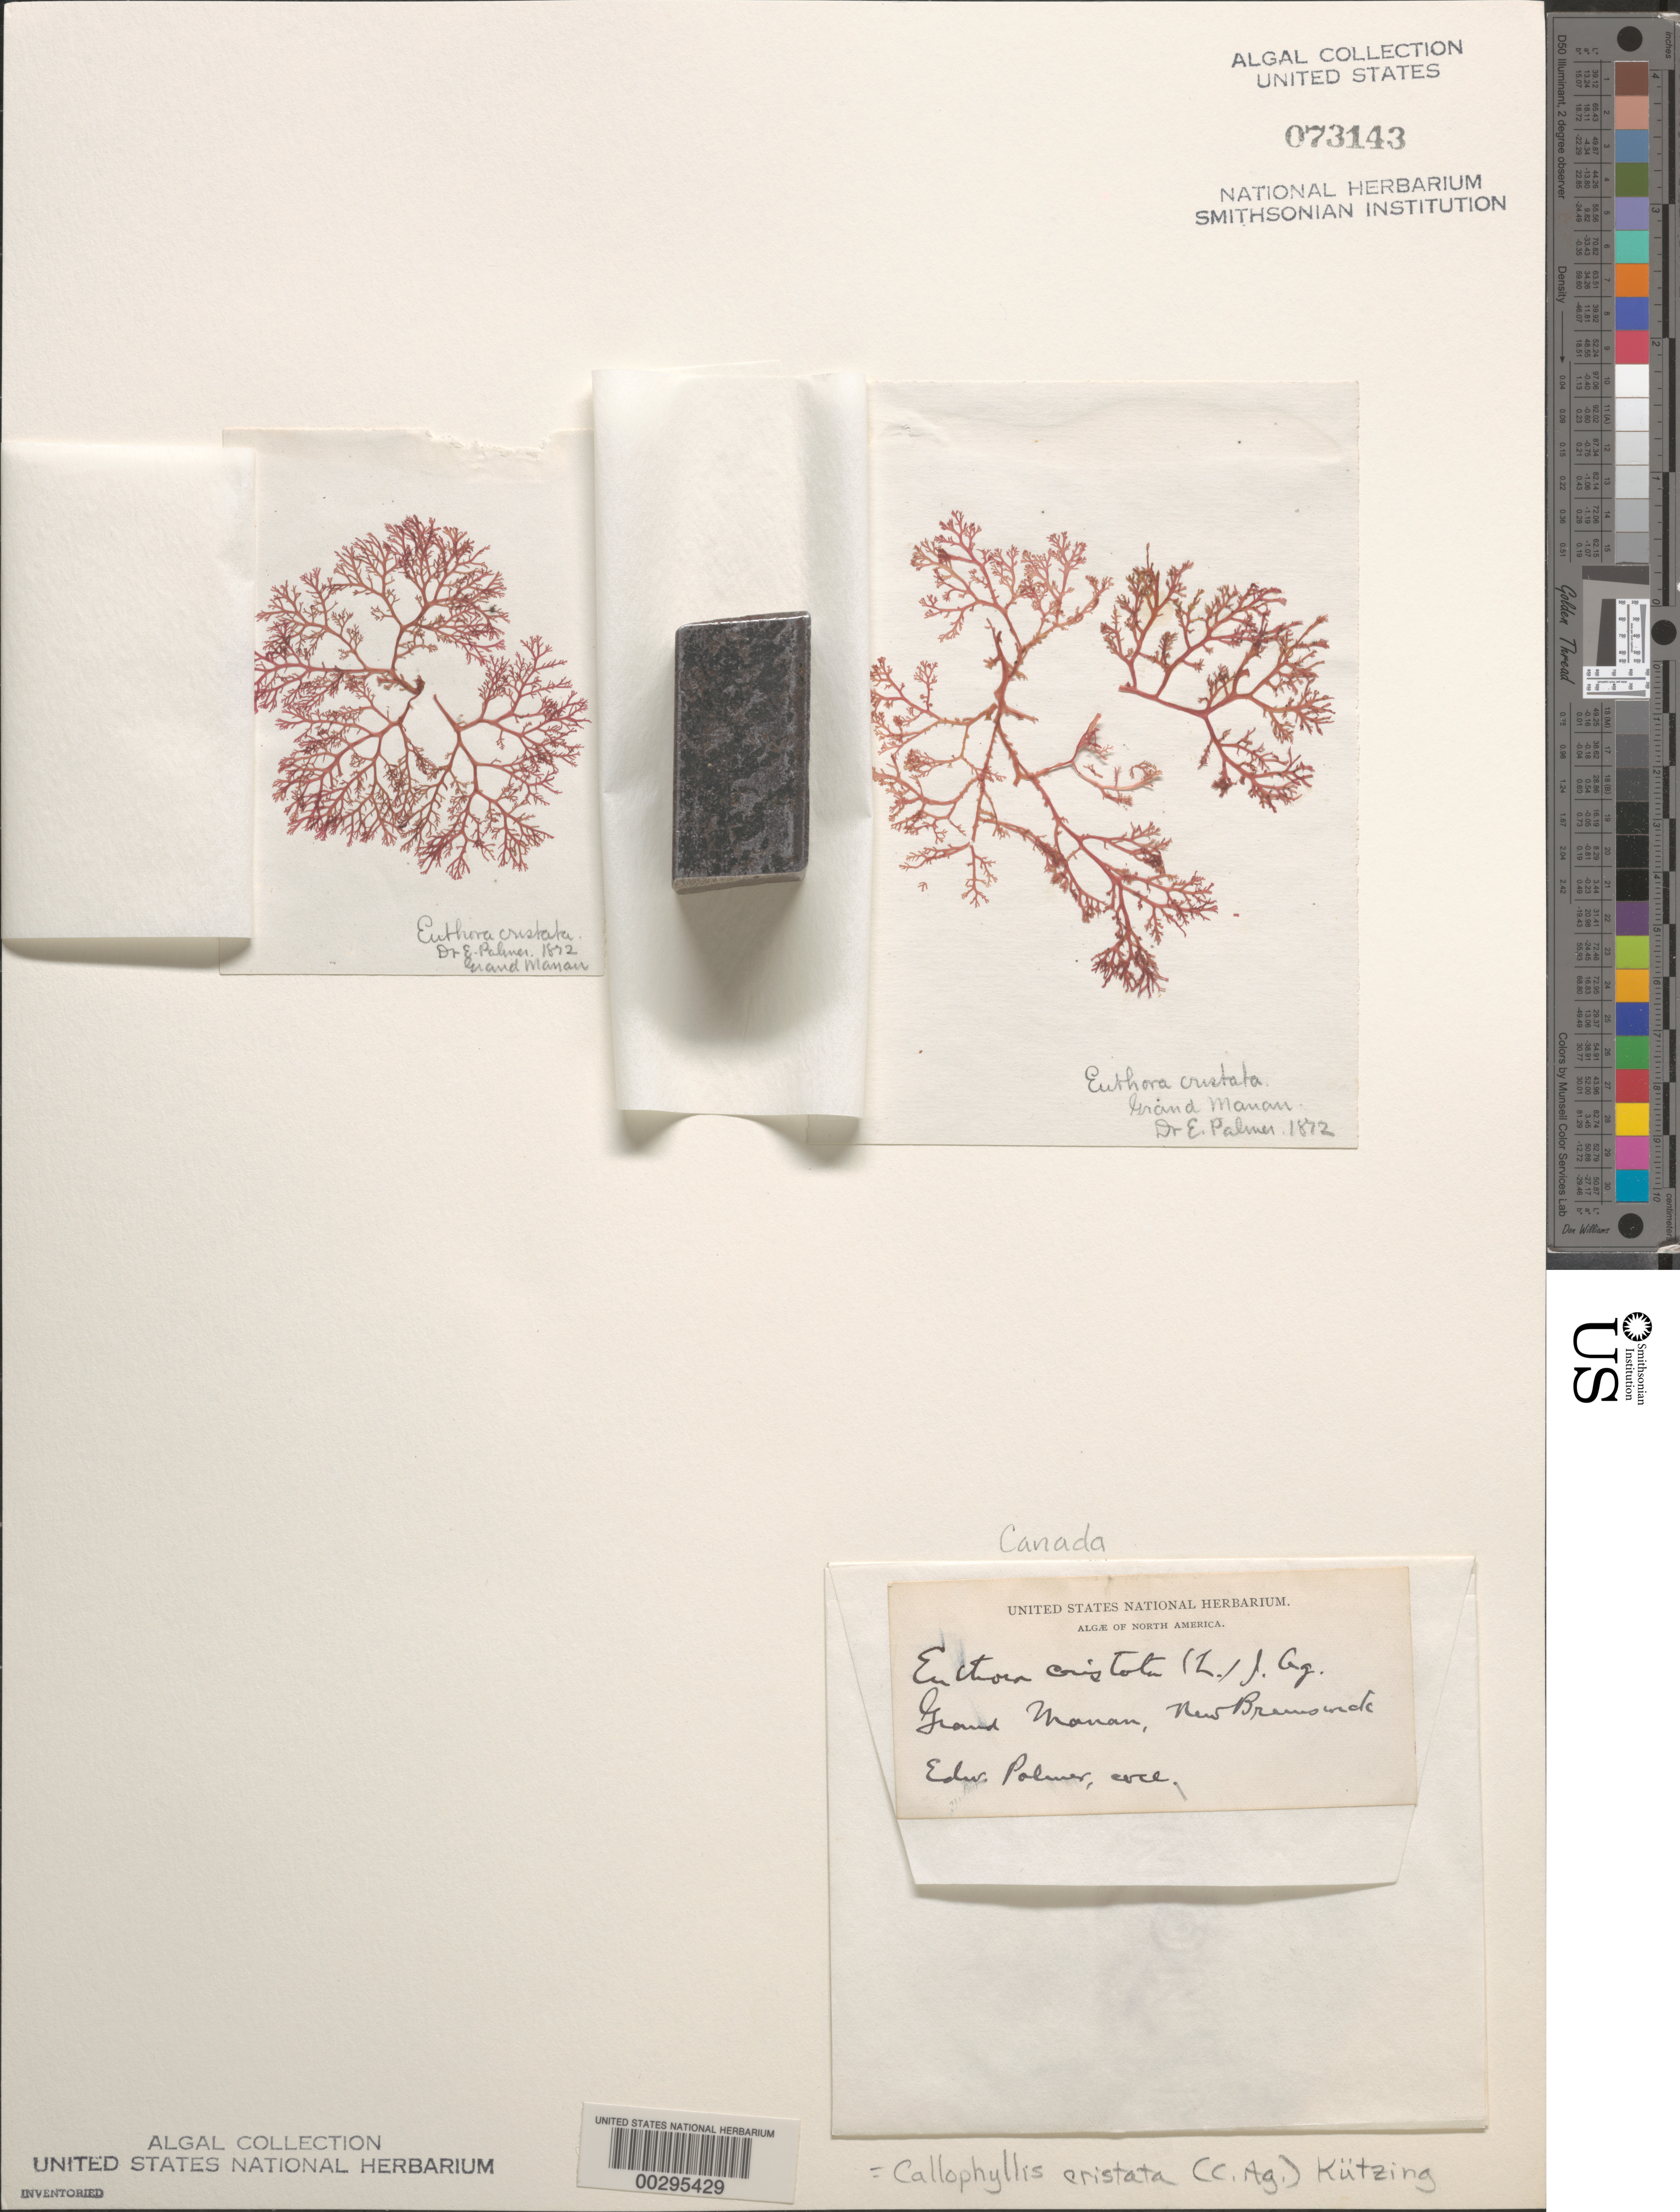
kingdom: Plantae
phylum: Rhodophyta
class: Florideophyceae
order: Gigartinales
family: Kallymeniaceae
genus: Euthora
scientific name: Euthora cristata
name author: (C. Agardh) J. Agardh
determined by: Algae name updating Project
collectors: E. Palmer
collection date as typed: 1872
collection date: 1872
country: Canada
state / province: New Brunswick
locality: Grand manan island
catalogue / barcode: US 73143